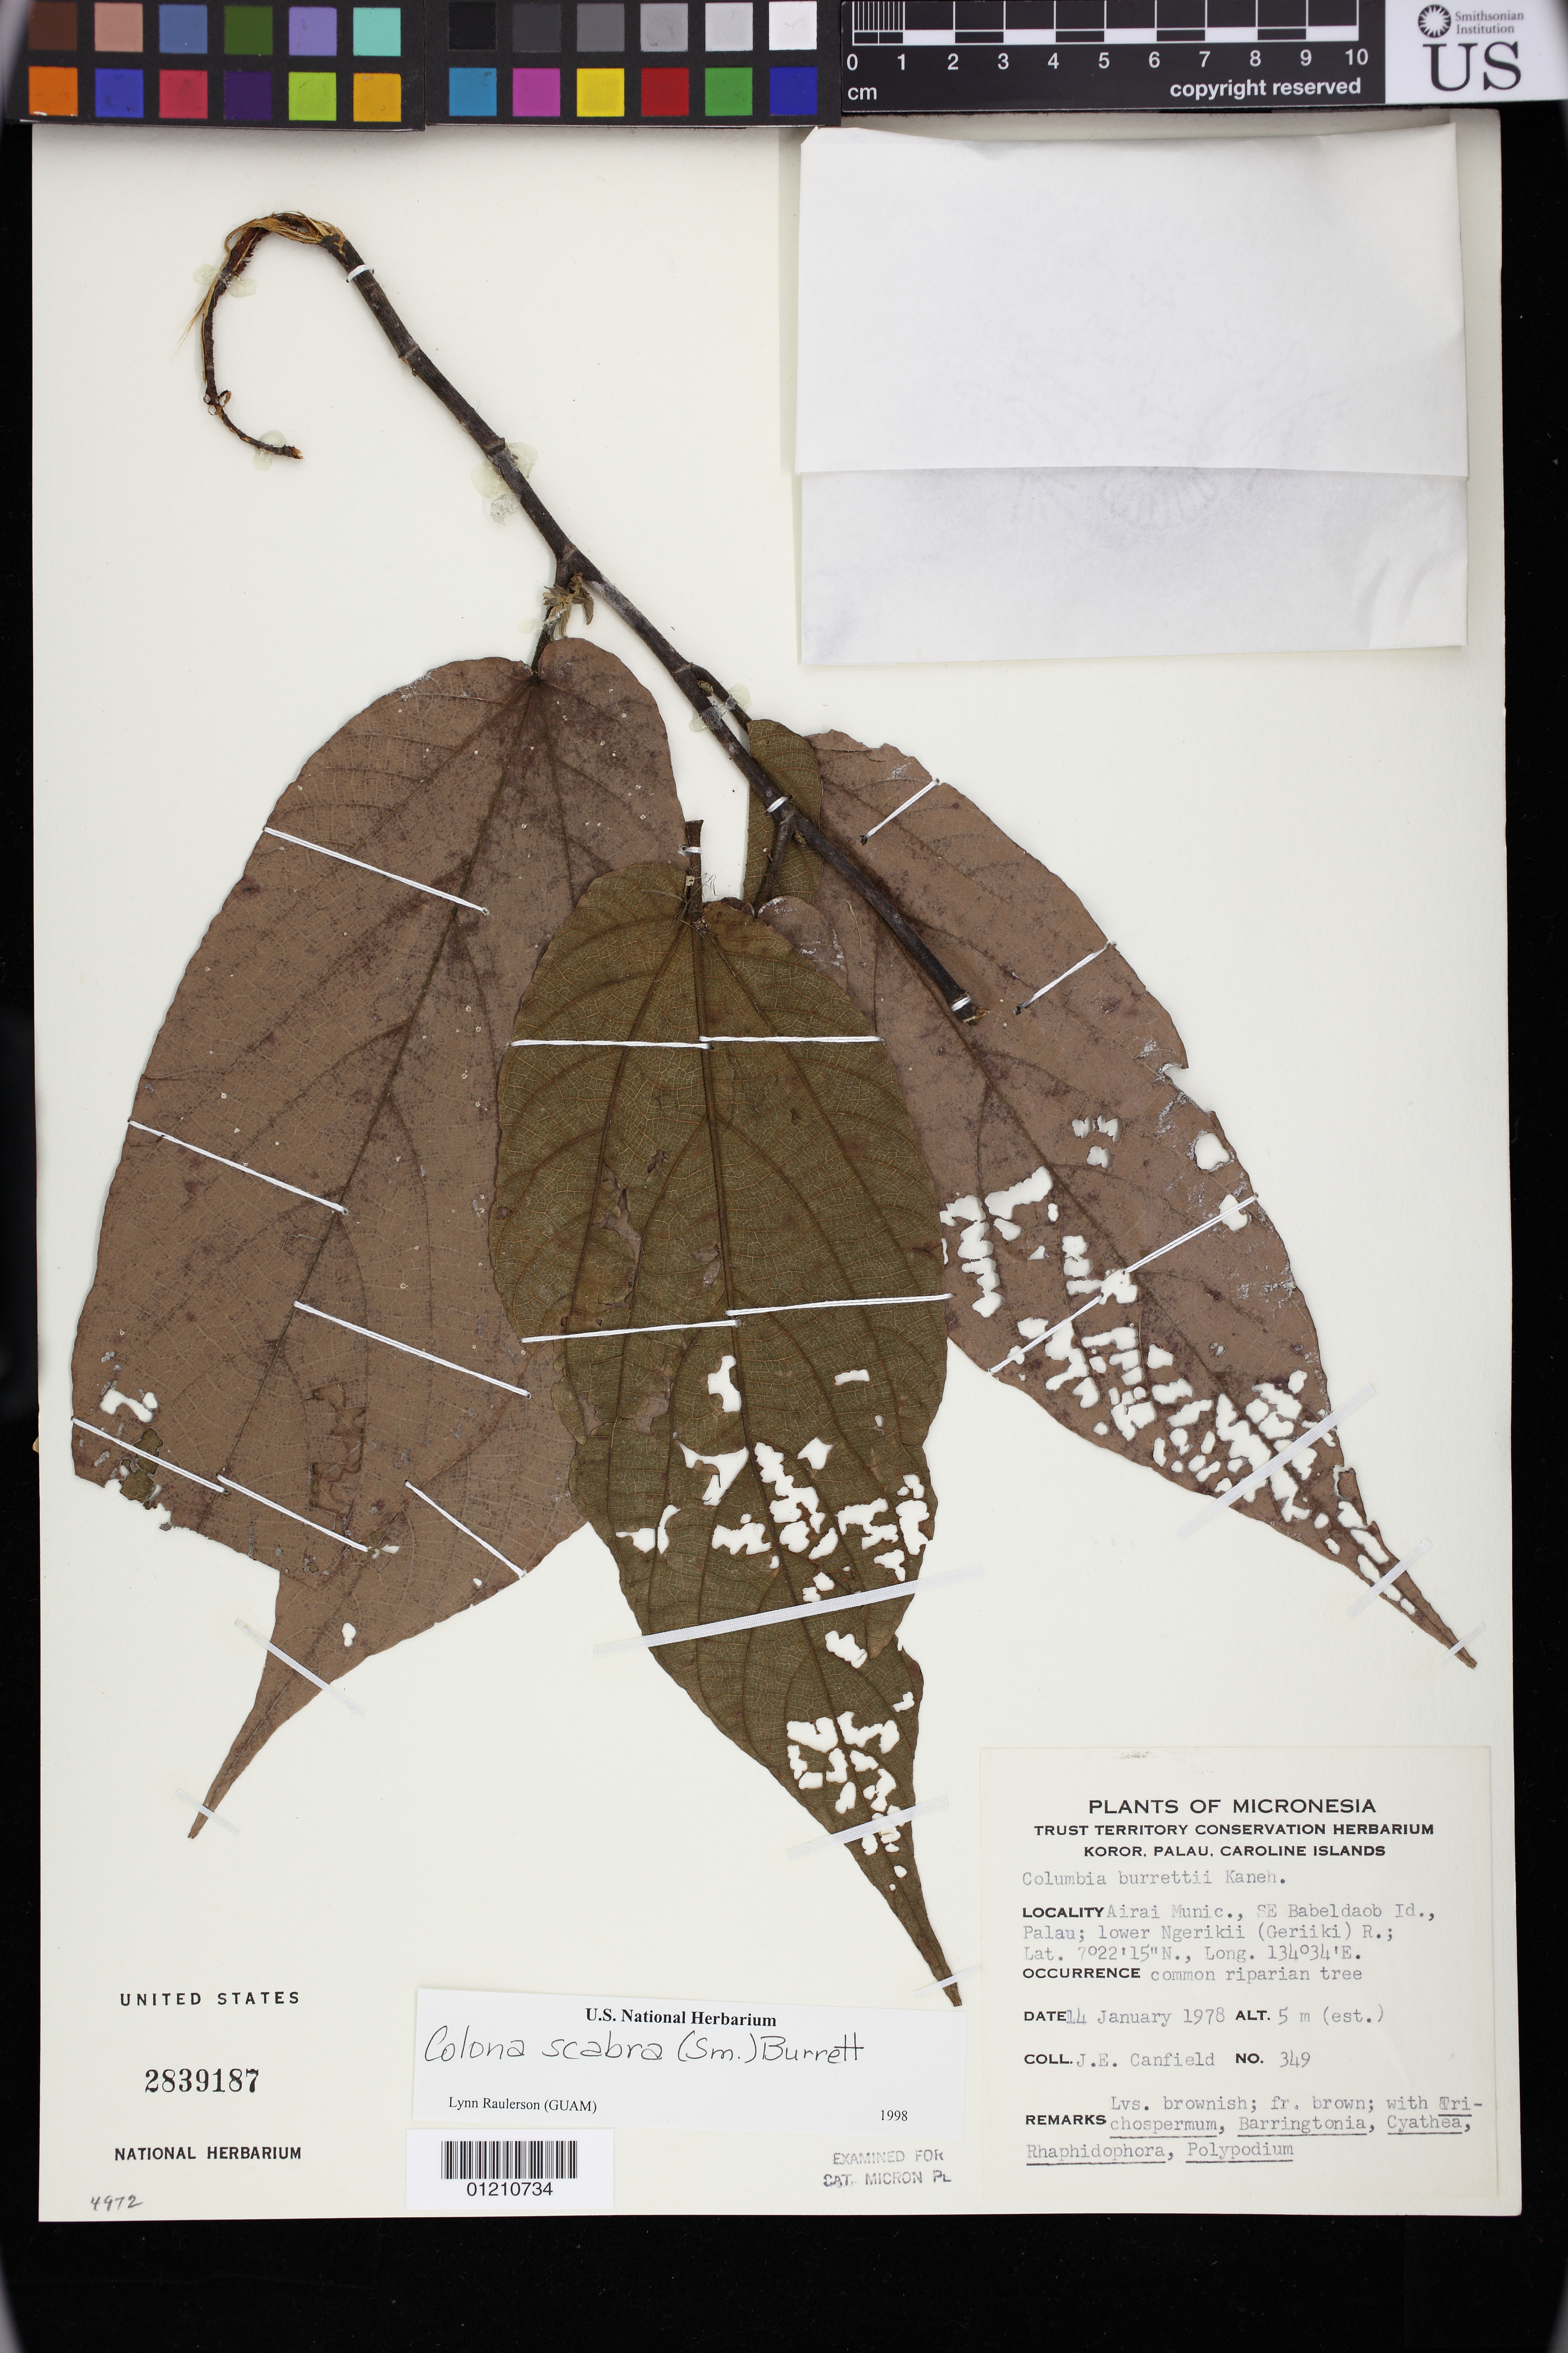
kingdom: Plantae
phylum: Tracheophyta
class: Magnoliopsida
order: Malvales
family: Malvaceae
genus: Colona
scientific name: Colona scabra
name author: (Sm.) Burret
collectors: J. E. Canfield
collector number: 349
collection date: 1978-01-14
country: Palau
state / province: Airai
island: Babeldaob [Babelthuap]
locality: SE Babelthuap (Babeldaob)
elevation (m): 5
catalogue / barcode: US 2839187